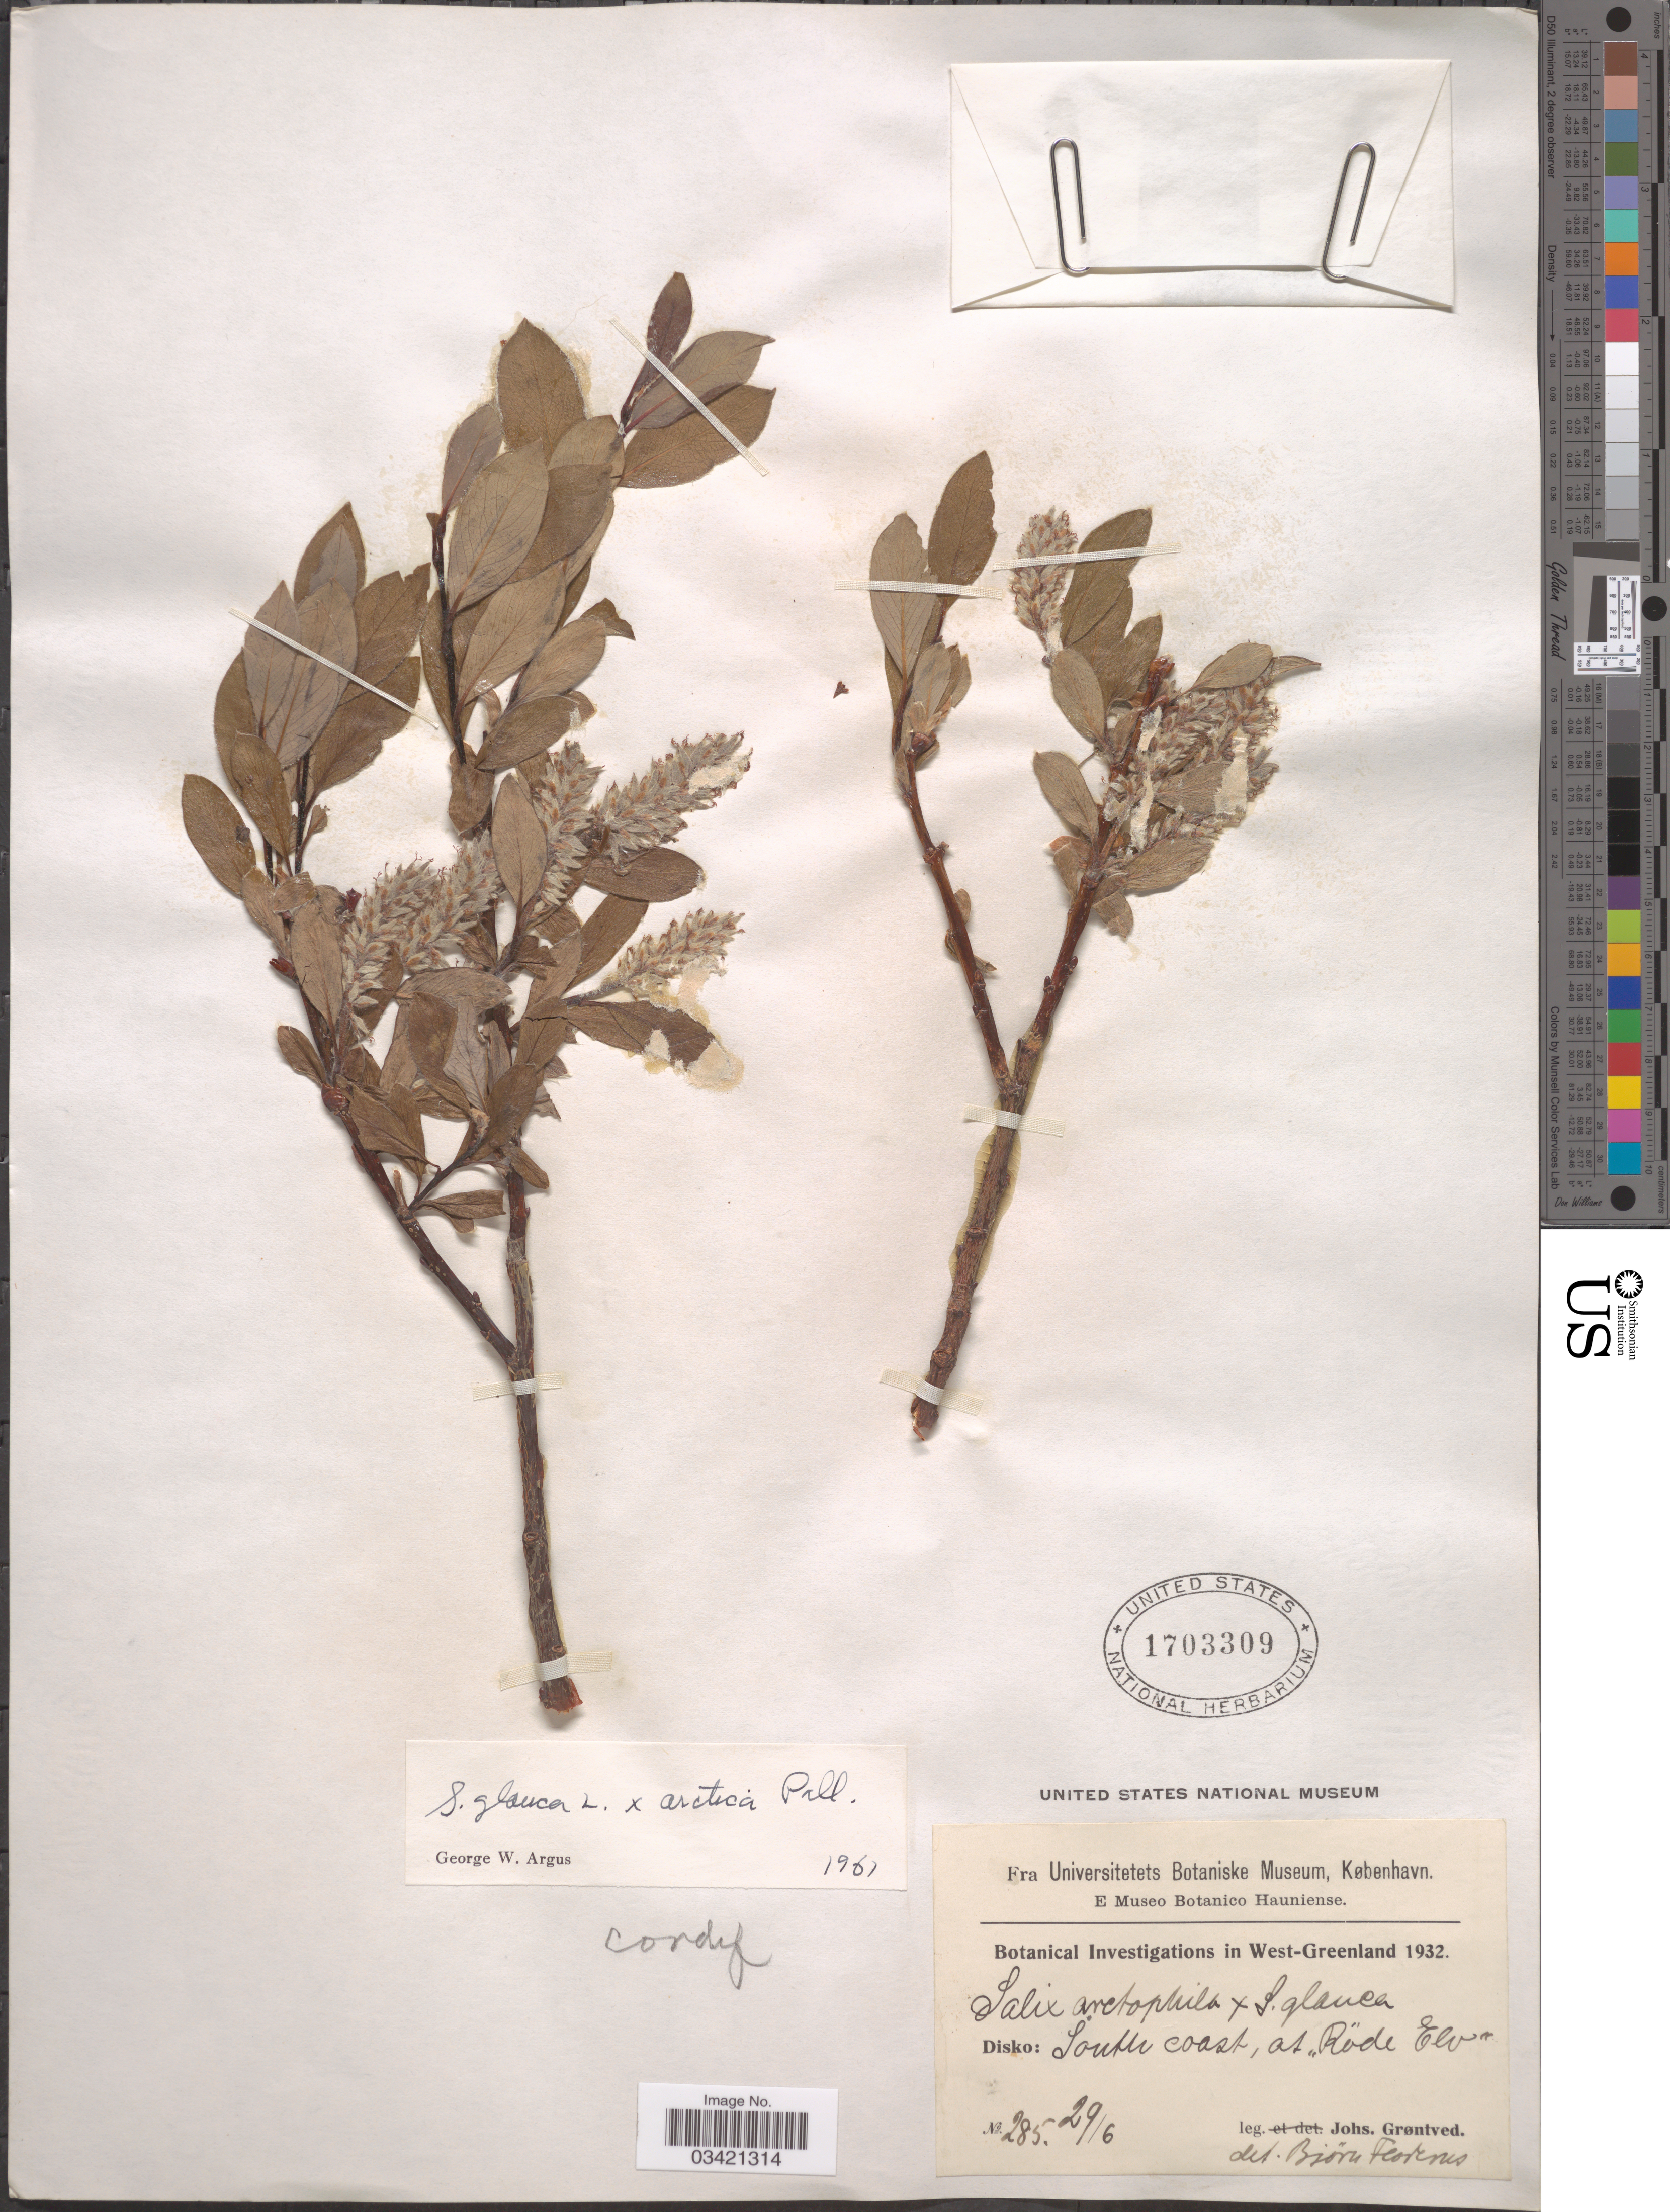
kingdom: Plantae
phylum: Tracheophyta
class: Magnoliopsida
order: Malpighiales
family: Salicaceae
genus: Salix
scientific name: Salix glauca x S. arctica Pall.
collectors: J. Grøntved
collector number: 285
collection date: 1932-06-29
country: Greenland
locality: West-Greenland. Disko: South coast, at "Röde Elv".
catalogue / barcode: US 1703309